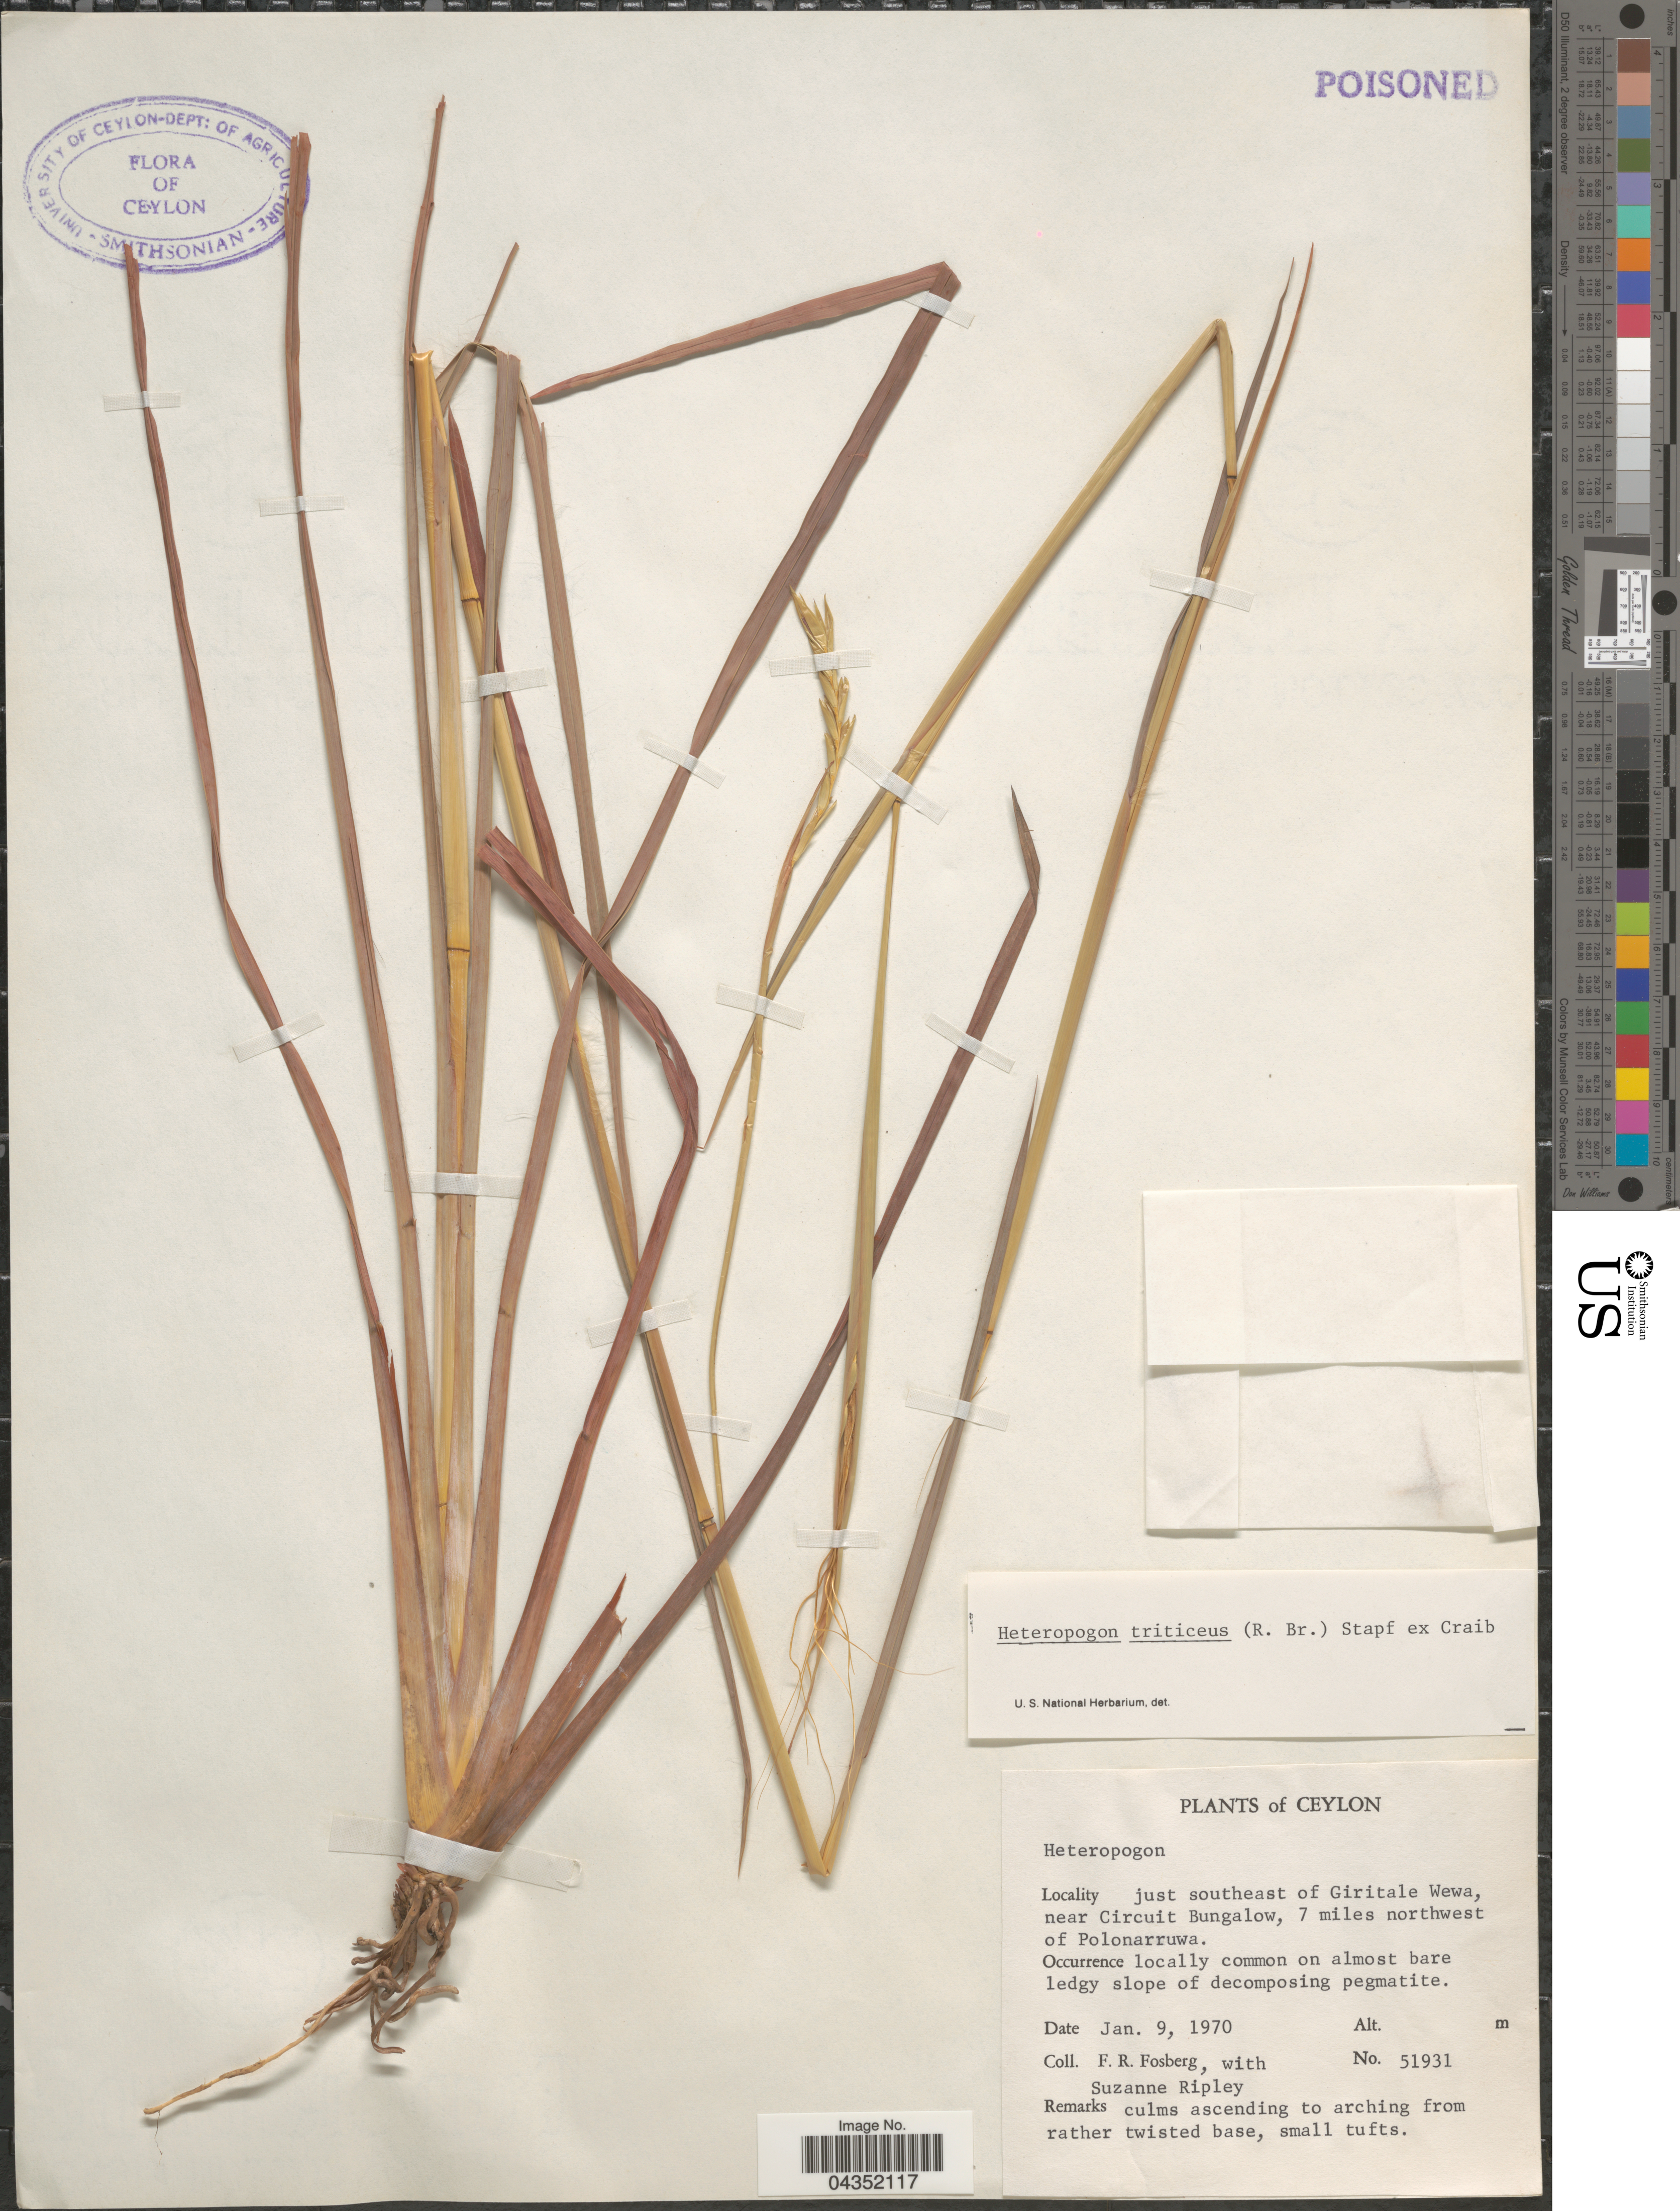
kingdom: Plantae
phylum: Tracheophyta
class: Liliopsida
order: Poales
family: Poaceae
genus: Heteropogon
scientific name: Heteropogon triticeus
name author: (R. Br.) Stapf ex Craib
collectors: F. R. Fosberg & S. Ripley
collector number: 51931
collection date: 1970-01-09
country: Sri Lanka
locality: Ceylon. Just southeast of Giritale Wewa, near Circuit Bungalow, 7 miles northwest of Polonarruwa.